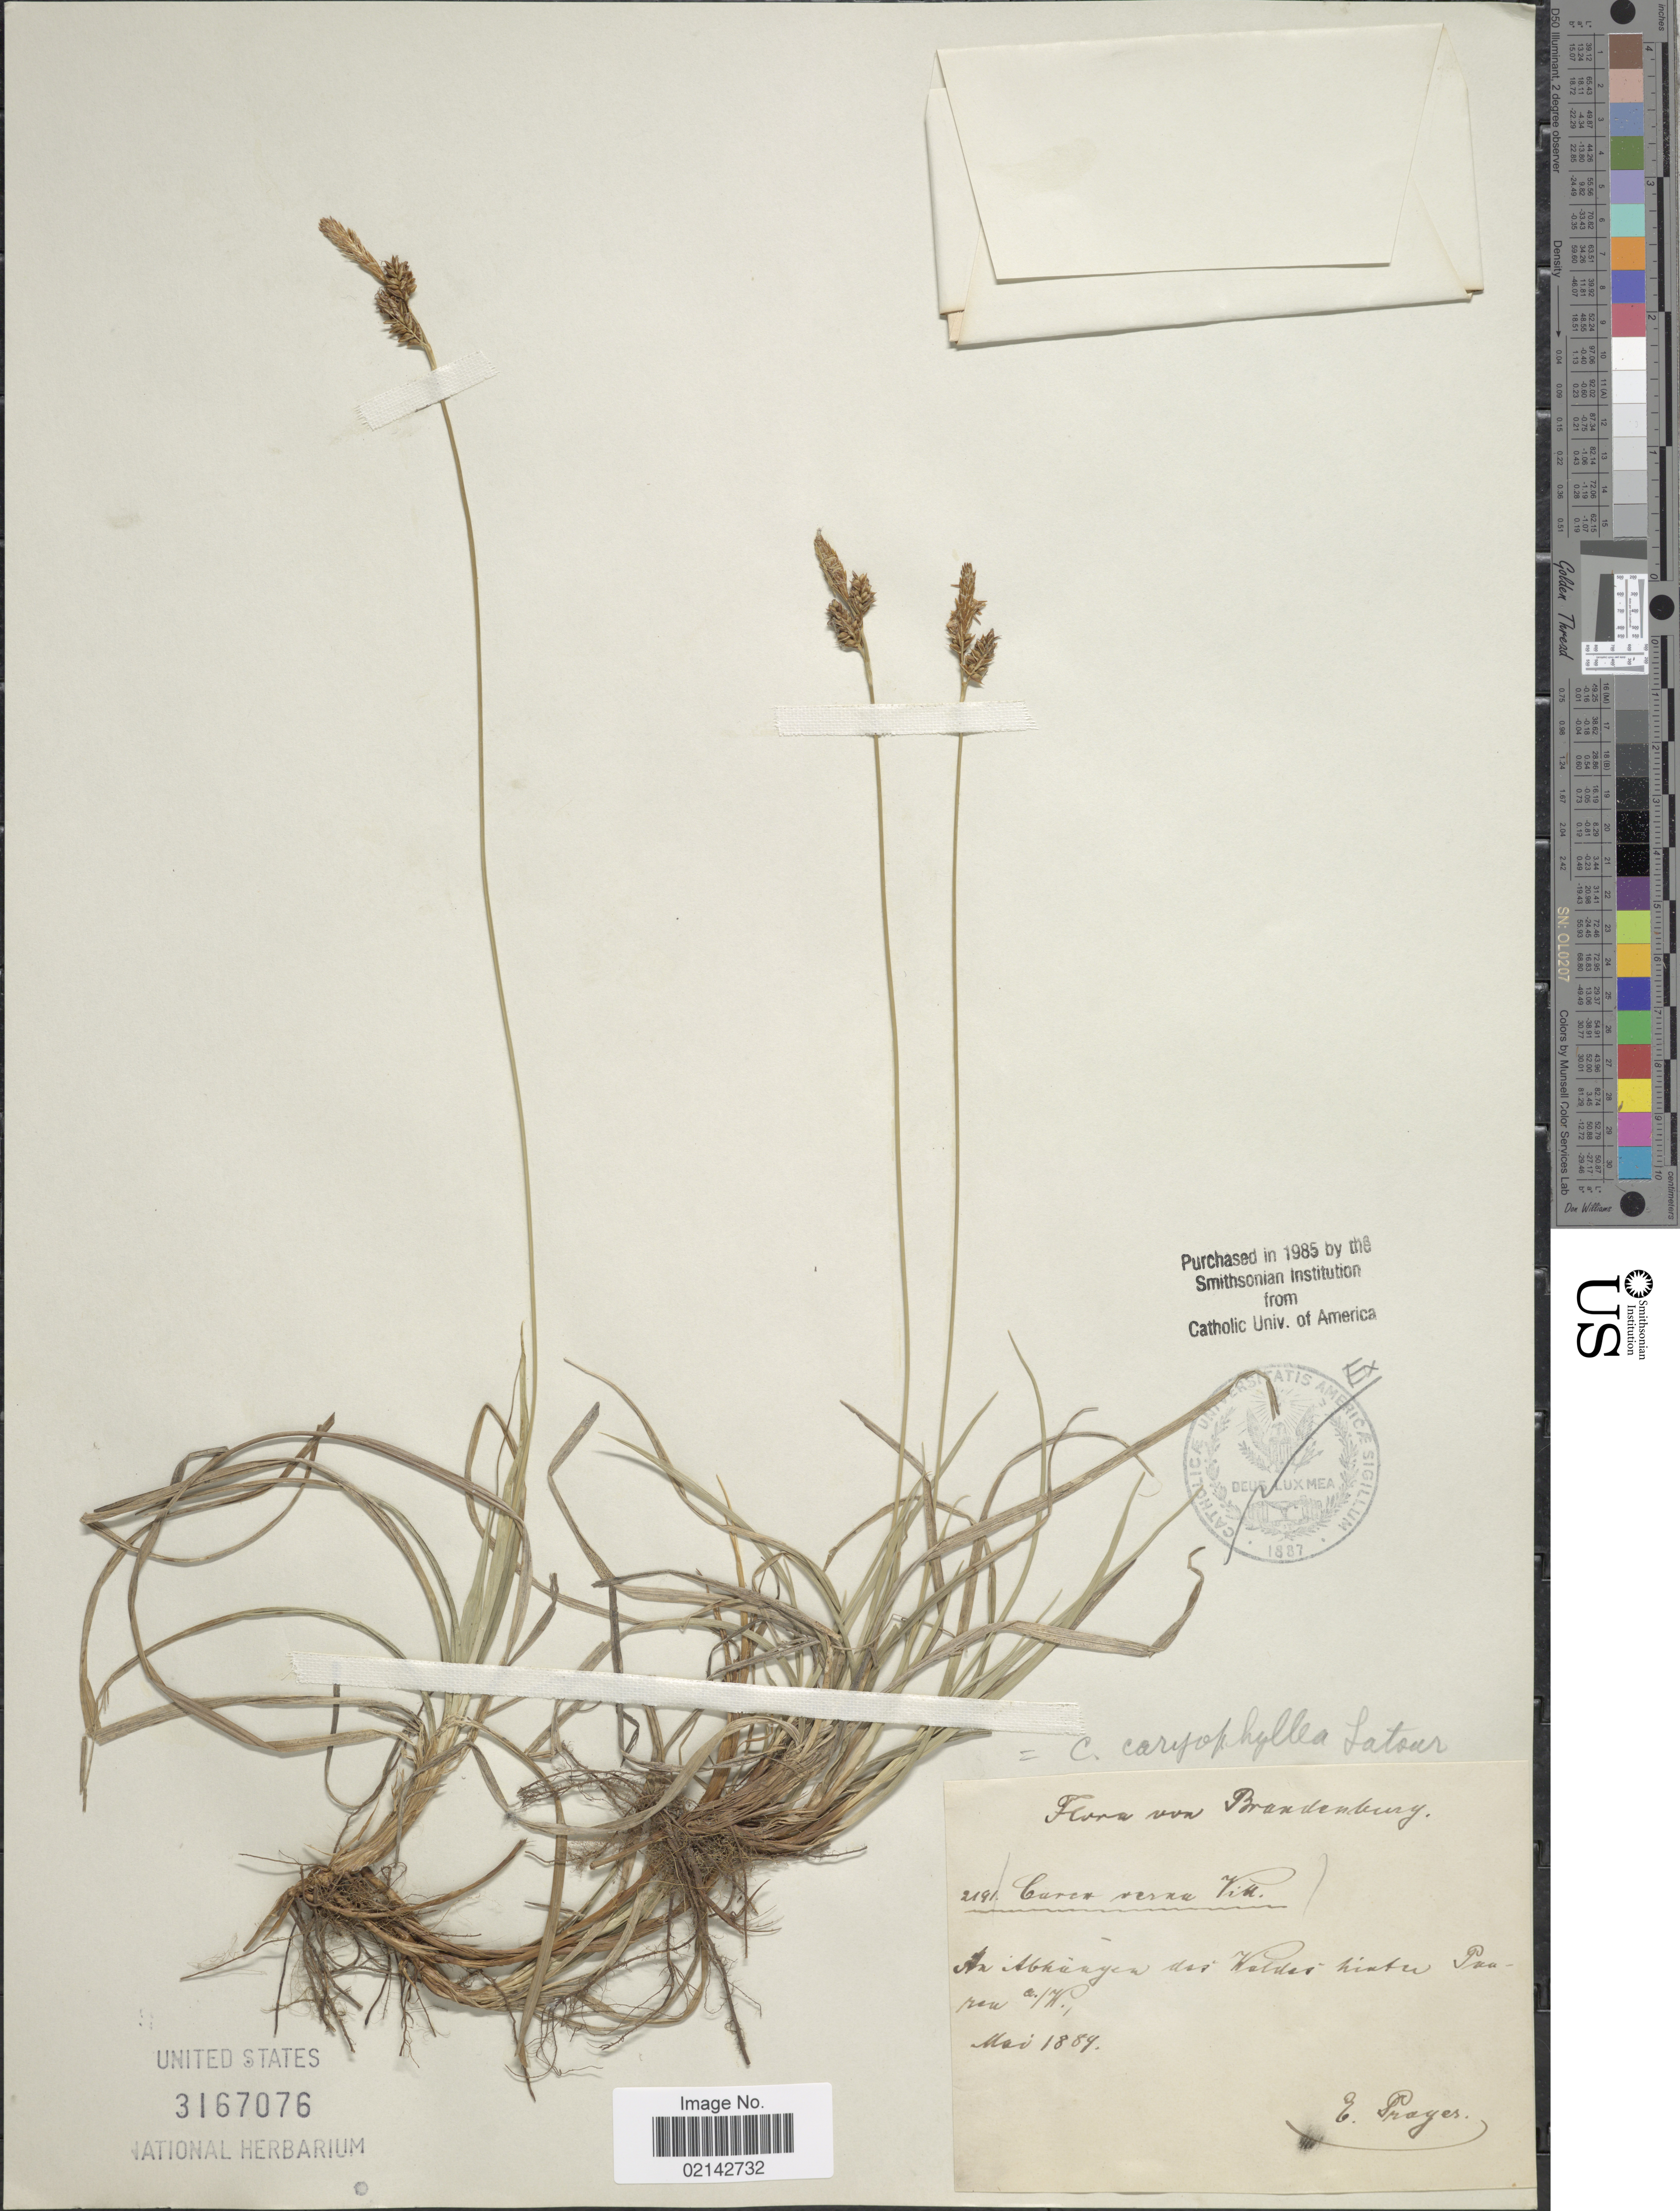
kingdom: Plantae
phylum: Tracheophyta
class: Liliopsida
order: Poales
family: Cyperaceae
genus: Carex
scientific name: Carex caryophyllea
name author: Latourr.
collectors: E. Prager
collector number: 2191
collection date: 1889-05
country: Germany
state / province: Brandenburg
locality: An Abhangen des Walden-hinten Paaren a/W. [interpreted]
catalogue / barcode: US 3167076